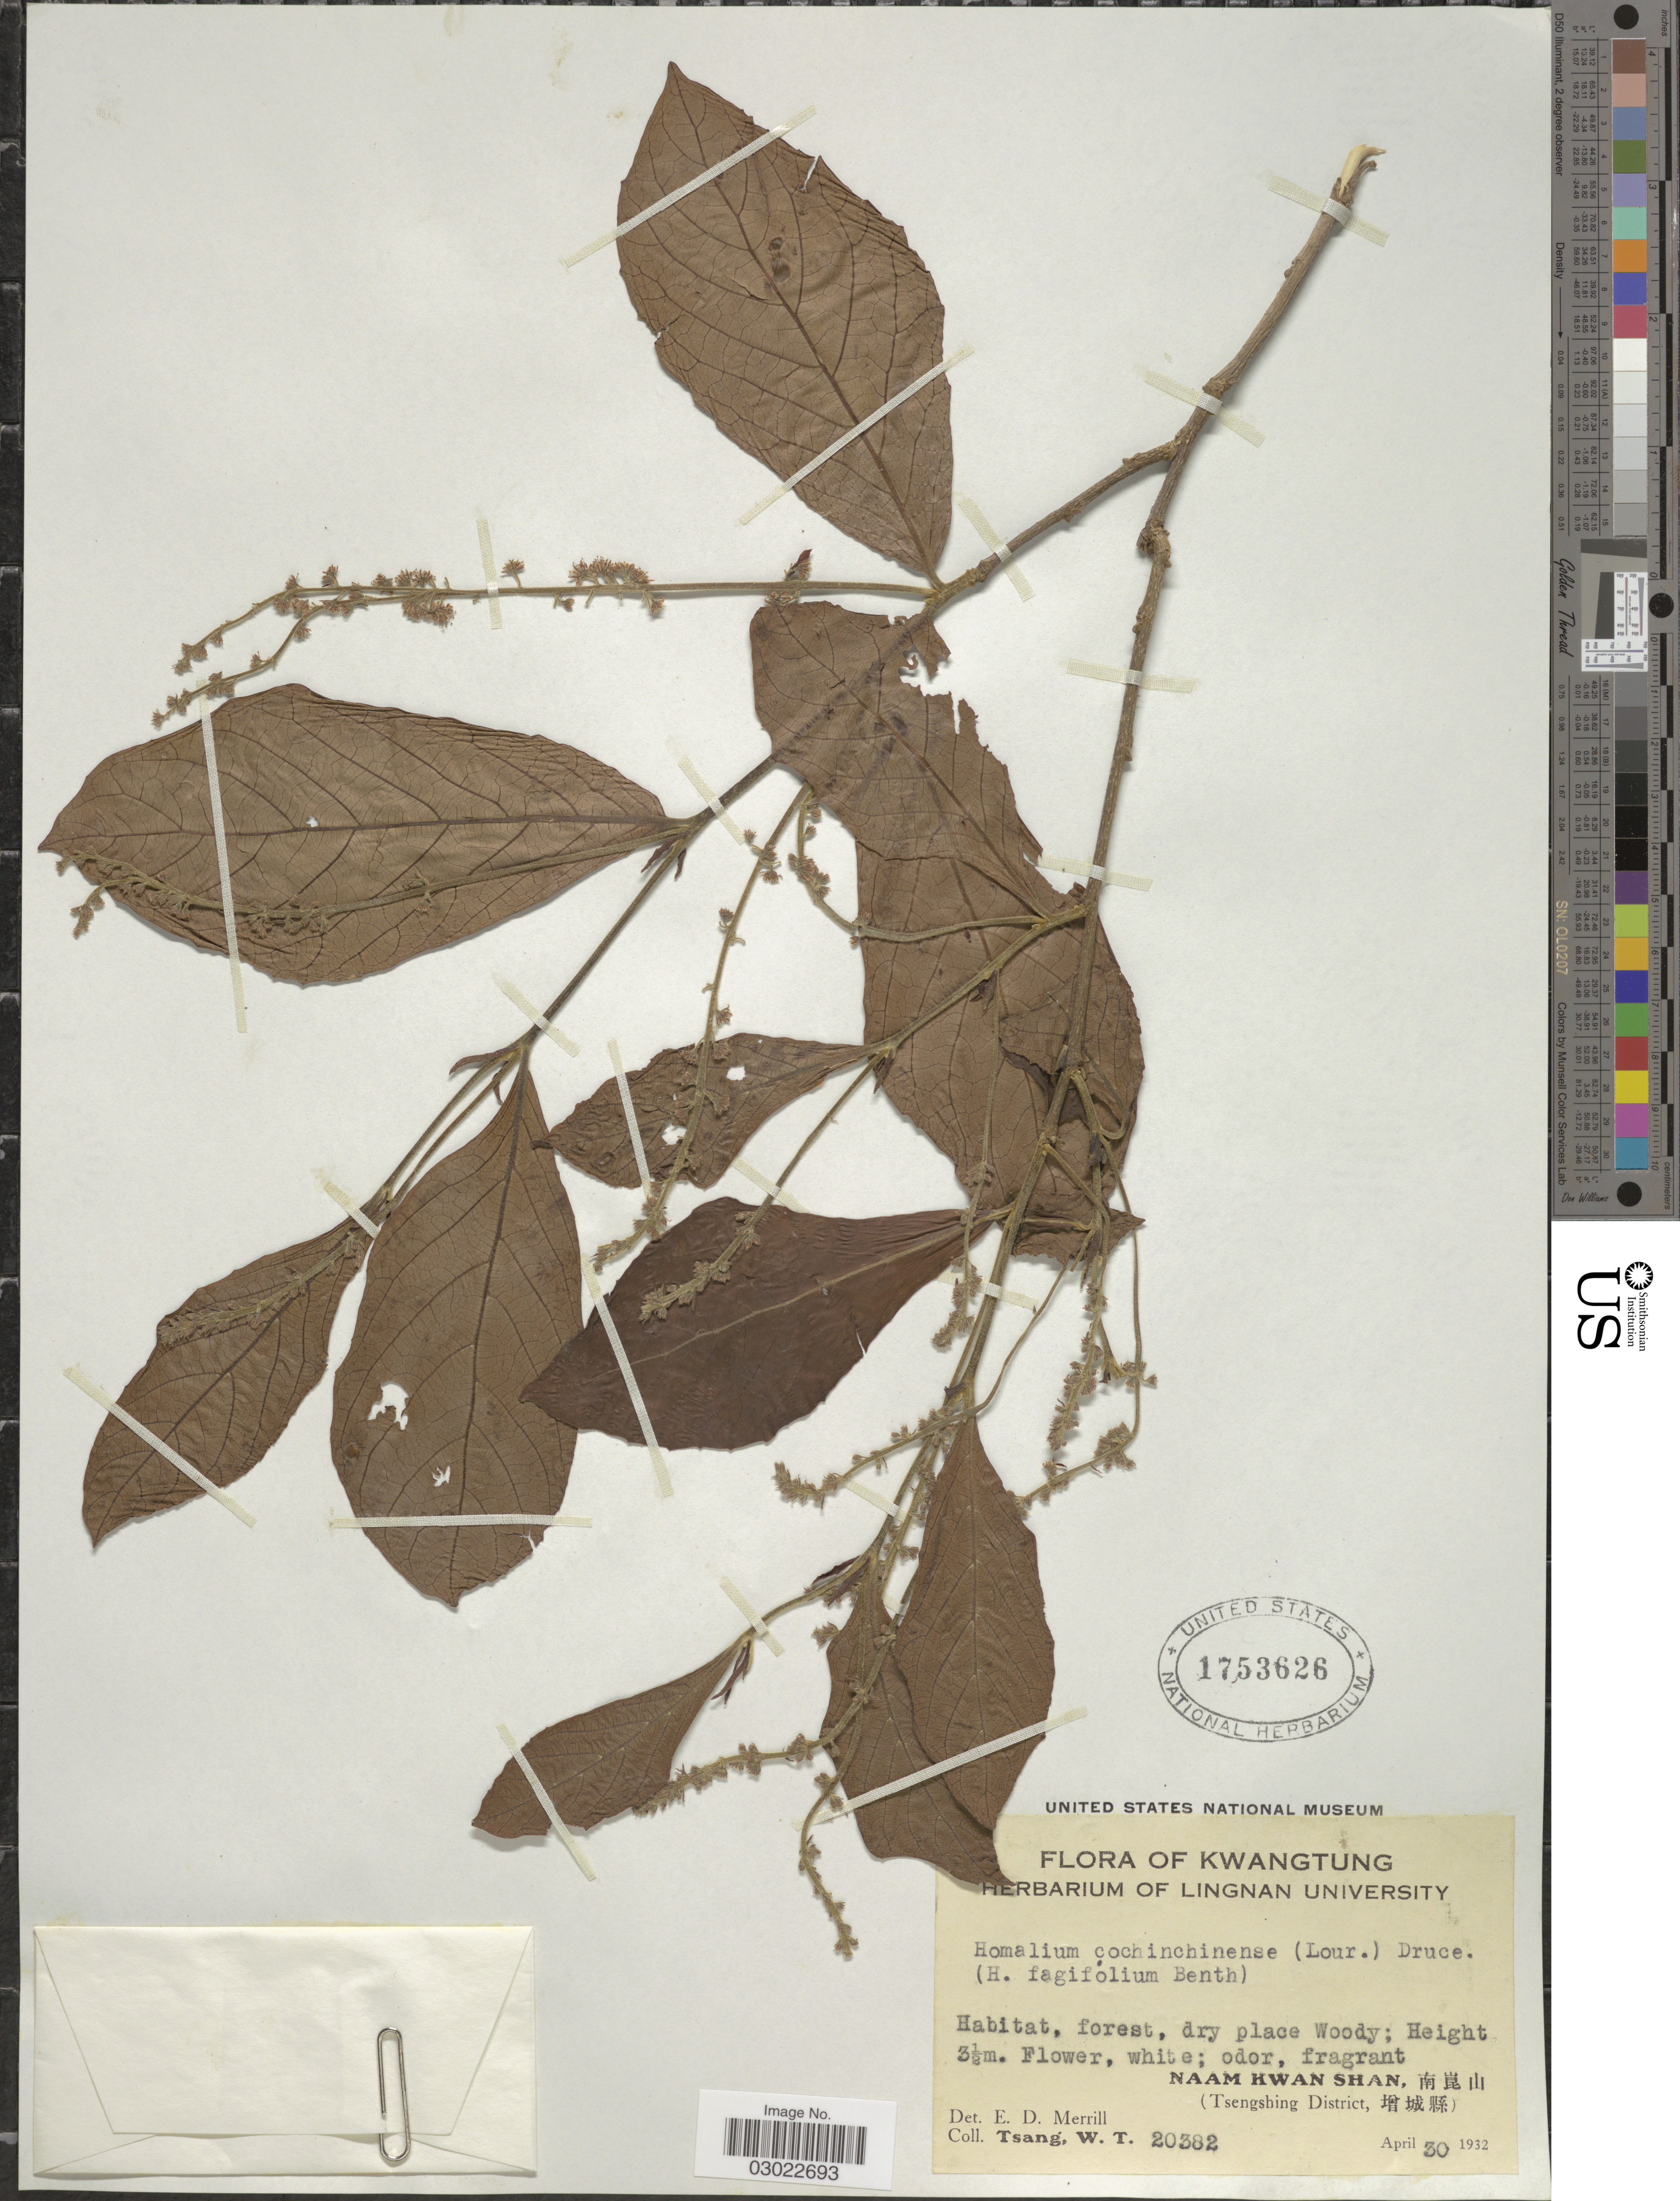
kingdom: Plantae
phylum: Tracheophyta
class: Magnoliopsida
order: Malpighiales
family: Salicaceae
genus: Homalium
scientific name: Homalium cochinchinensis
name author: (Lour.) Druce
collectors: W. T. Tsang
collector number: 20382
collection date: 1932-04-30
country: China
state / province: Guangdong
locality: Kwangtung, Naam Kwan Shan (Tsengshing District).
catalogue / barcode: US 1753626